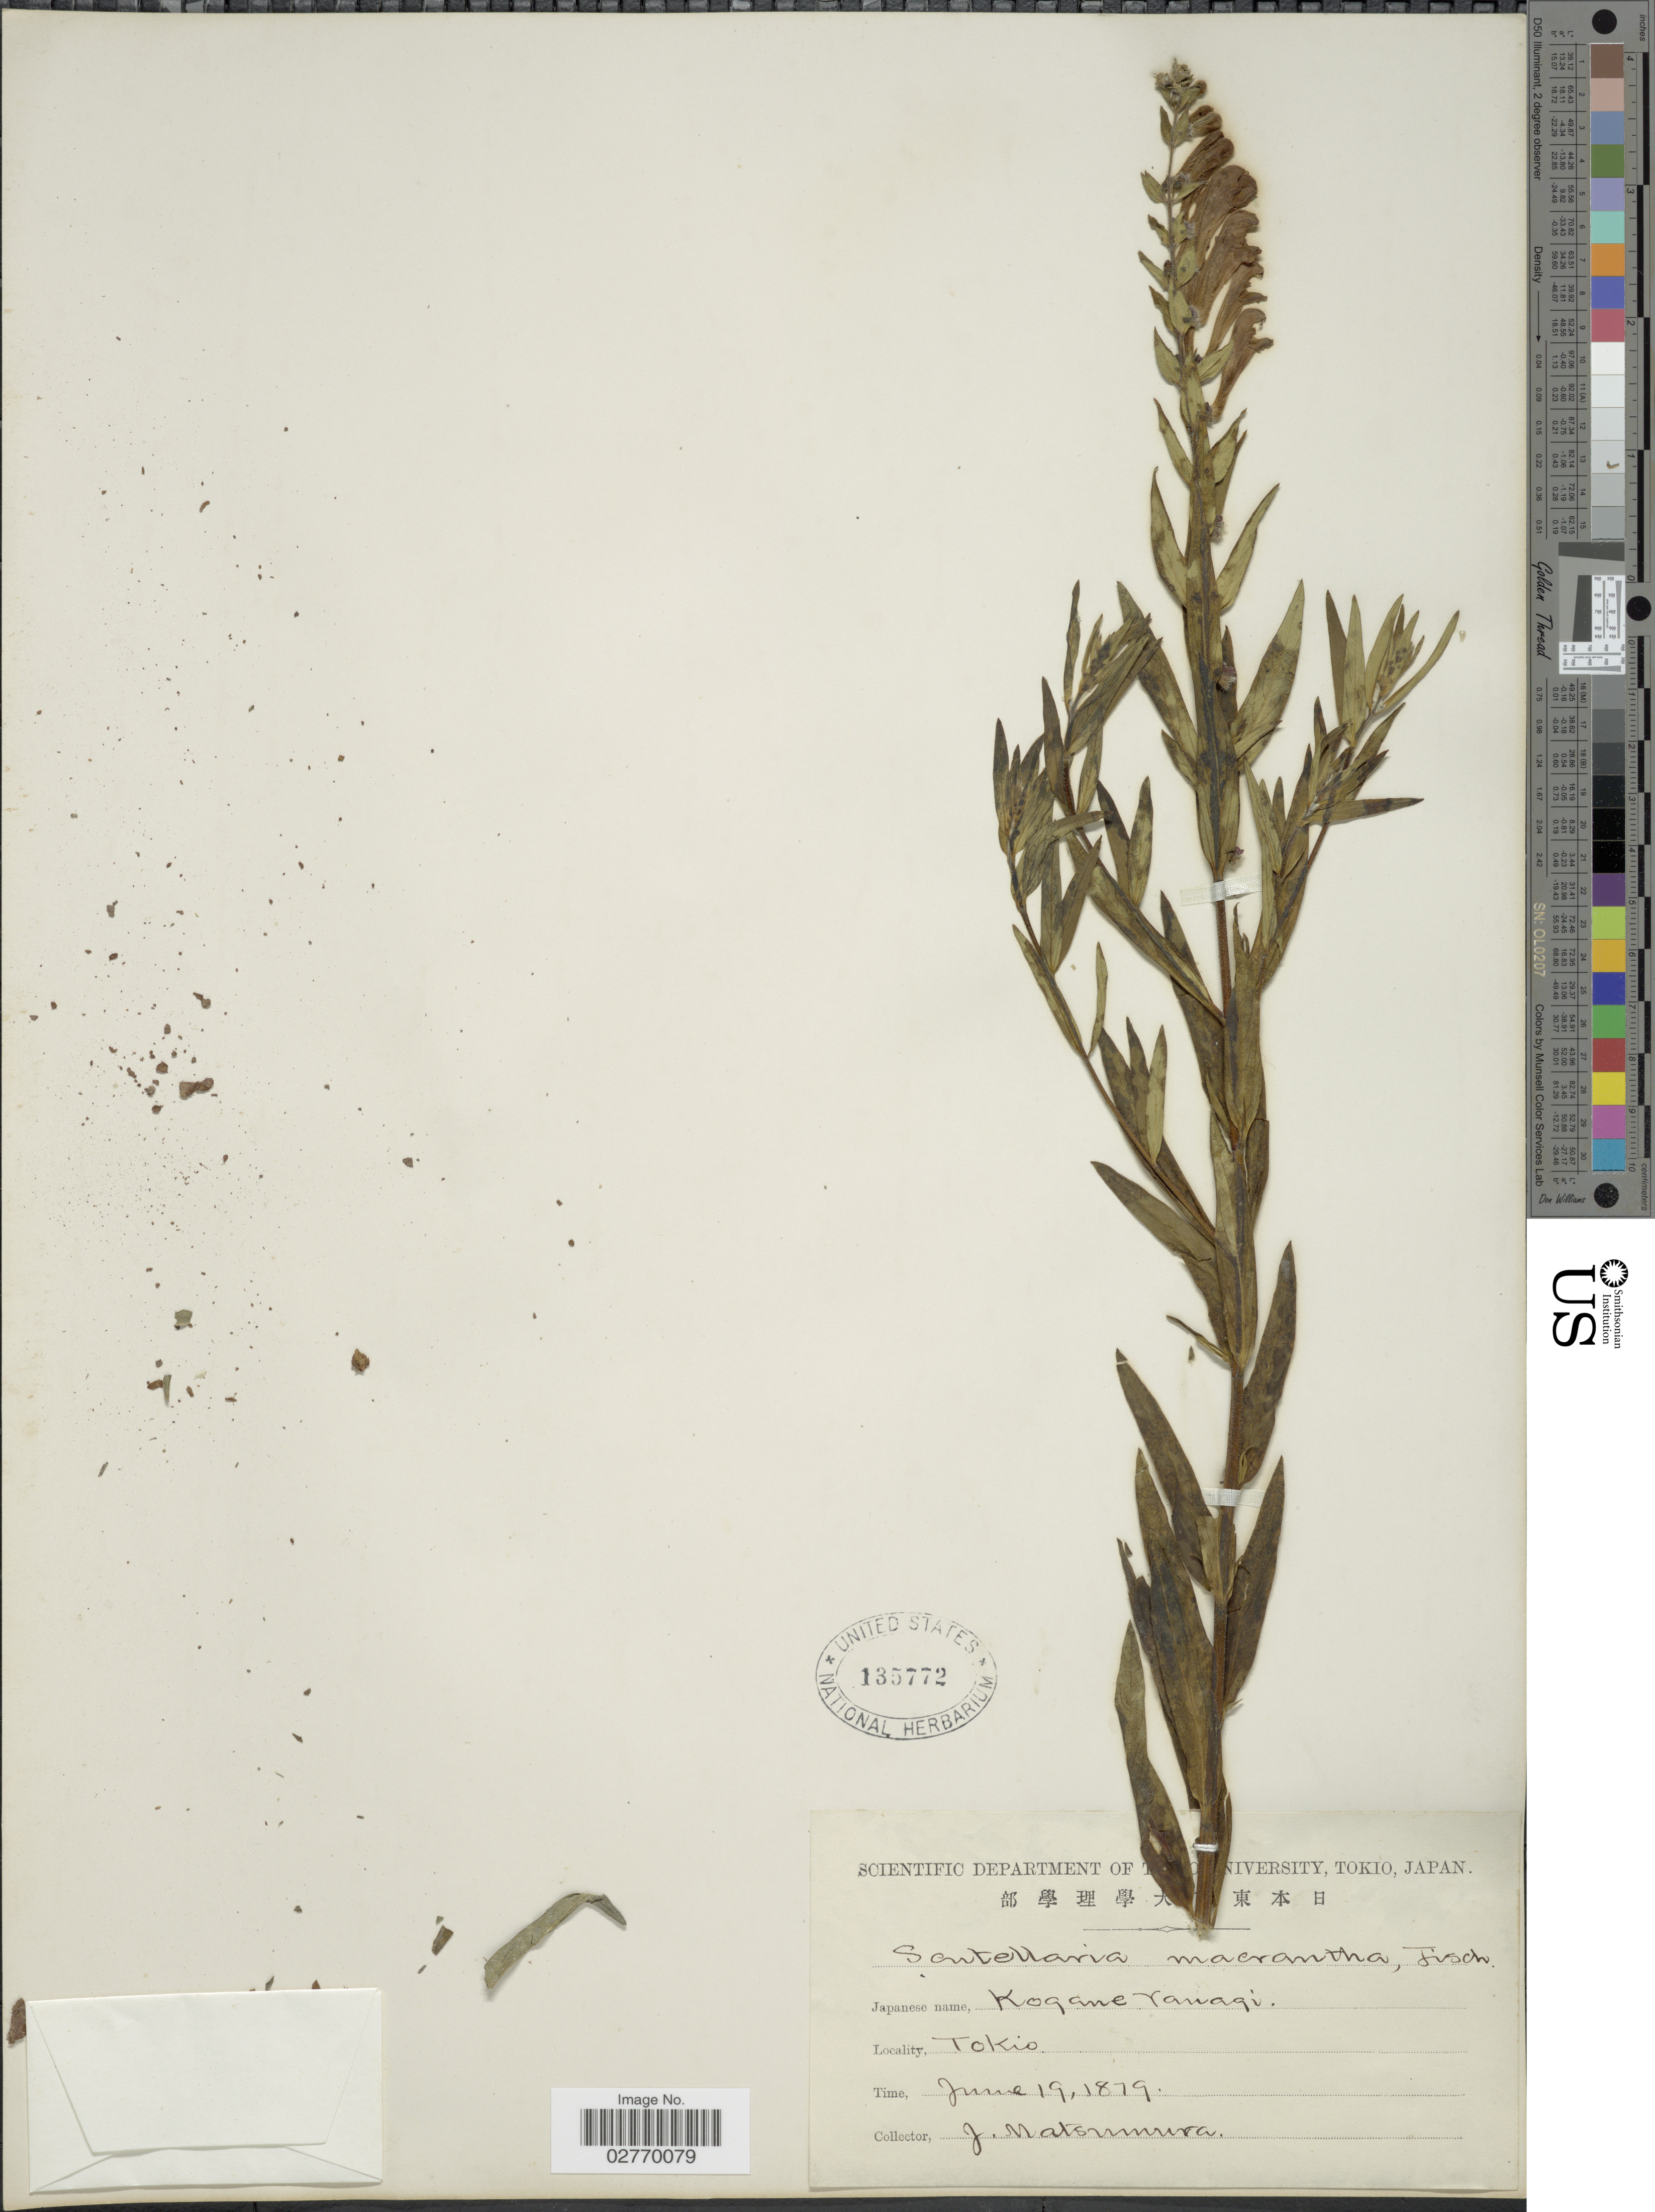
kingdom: Plantae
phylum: Tracheophyta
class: Magnoliopsida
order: Lamiales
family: Lamiaceae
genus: Scutellaria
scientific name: Scutellaria macrantha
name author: Fisch. ex Rchb.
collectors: J. Matsumura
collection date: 1879-06-19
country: Japan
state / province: Tokyo, Federal City of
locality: Tokio.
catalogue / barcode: US 135772